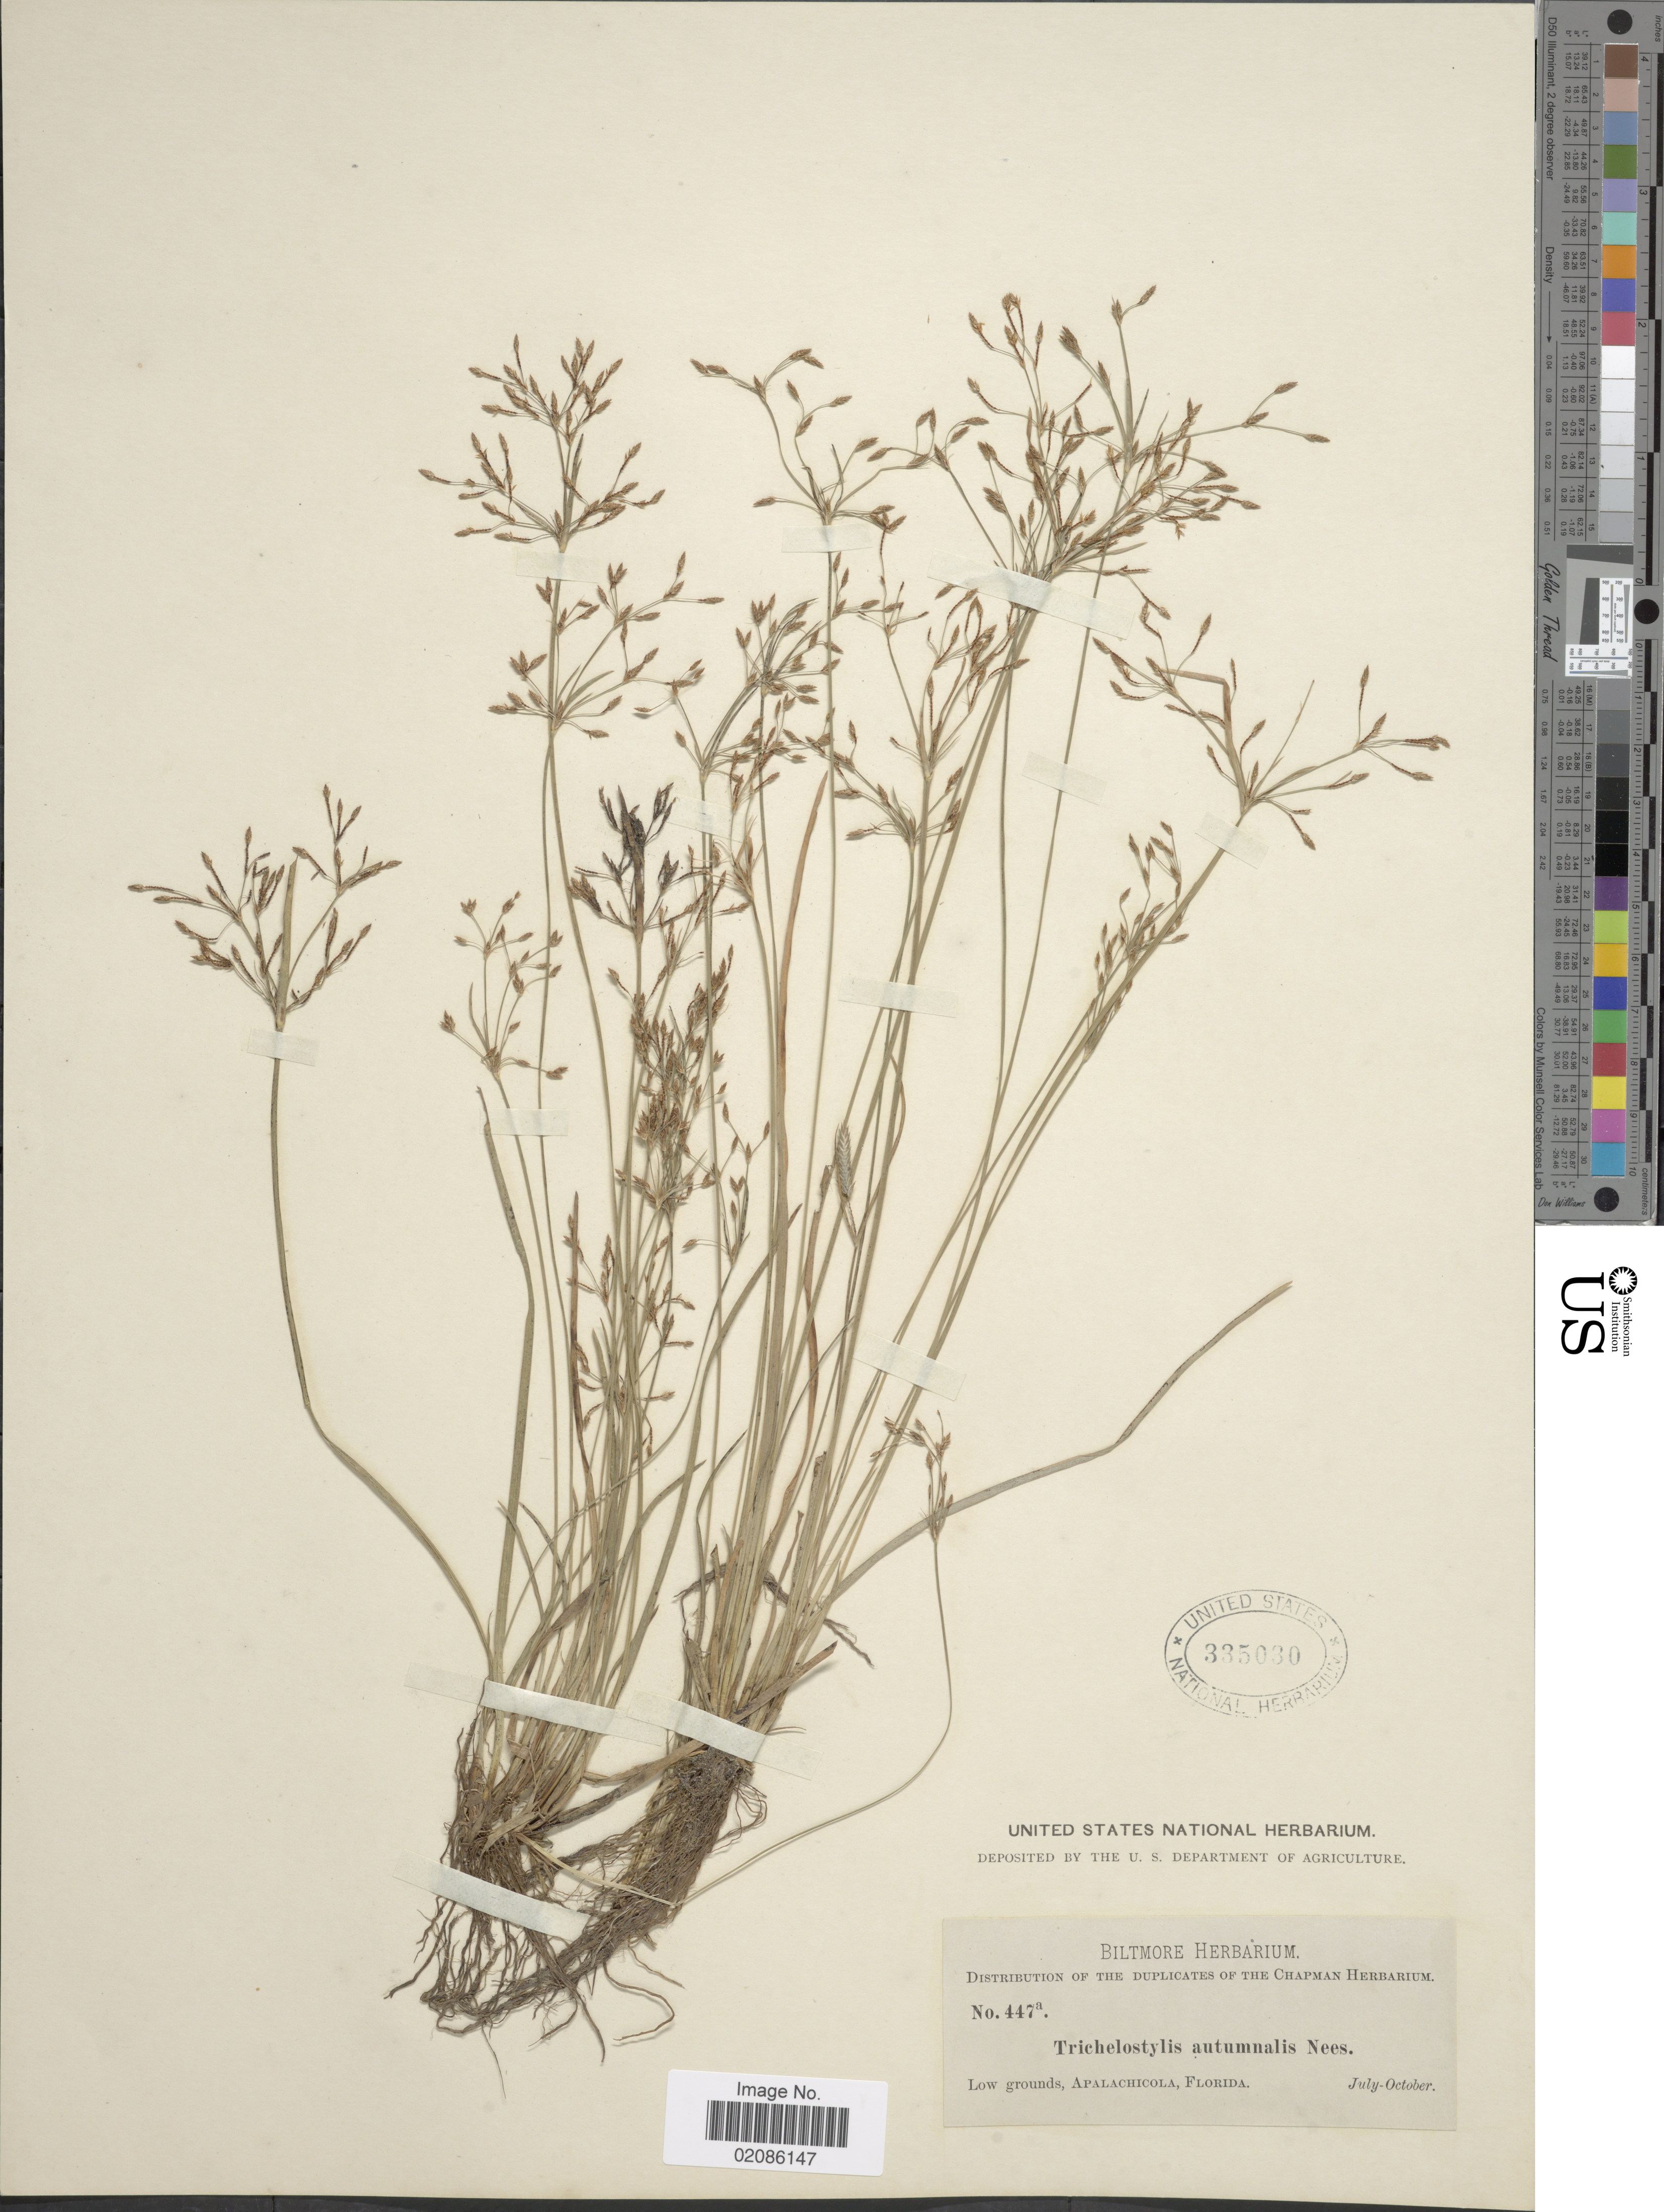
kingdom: Plantae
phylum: Tracheophyta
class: Liliopsida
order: Poales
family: Cyperaceae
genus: Fimbristylis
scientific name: Fimbristylis autumnalis (L.) Roem. & Schult.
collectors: ex herb. Biltmore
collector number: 447a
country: United States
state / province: Florida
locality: Low grounds, Apalachicola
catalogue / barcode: US 335030